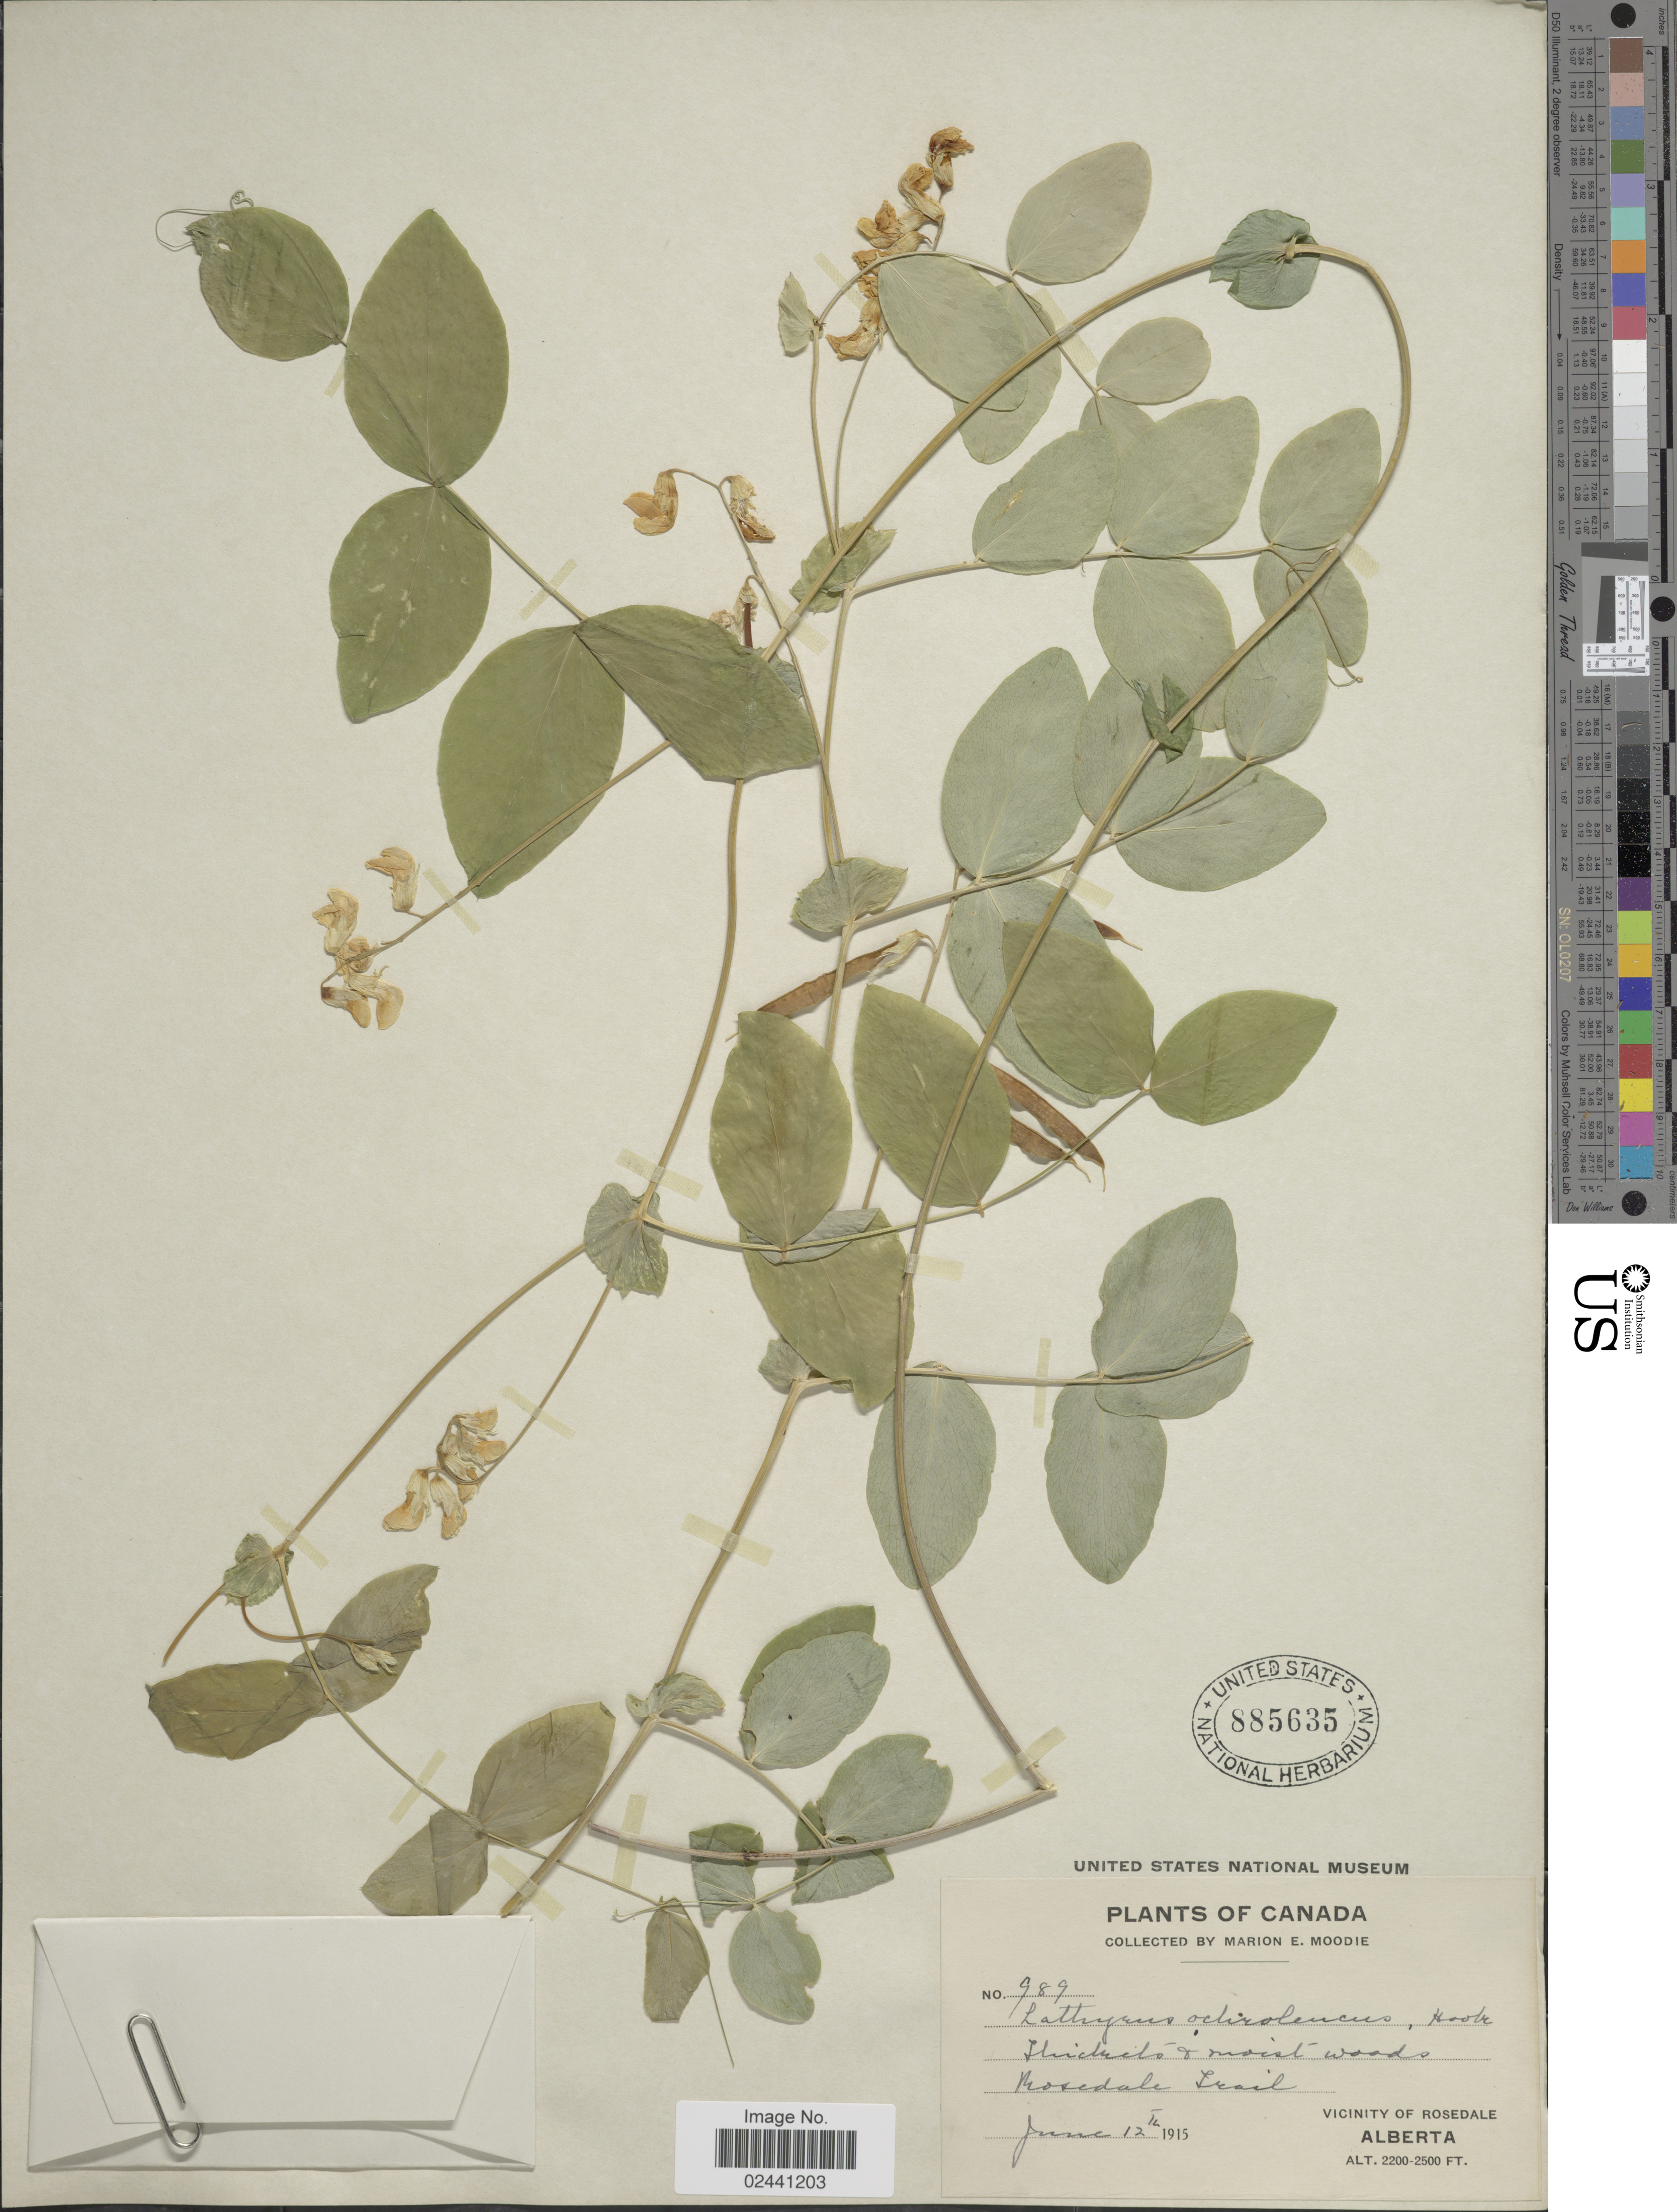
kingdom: Plantae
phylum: Tracheophyta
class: Magnoliopsida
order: Fabales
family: Fabaceae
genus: Lathyrus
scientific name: Lathyrus ochroleucus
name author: Hook.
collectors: M. E. Moodie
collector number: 989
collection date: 1915-06-12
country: Canada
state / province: Alberta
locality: Rosedale Trail, Vicinity of Rosedale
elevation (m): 671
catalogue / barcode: US 885635